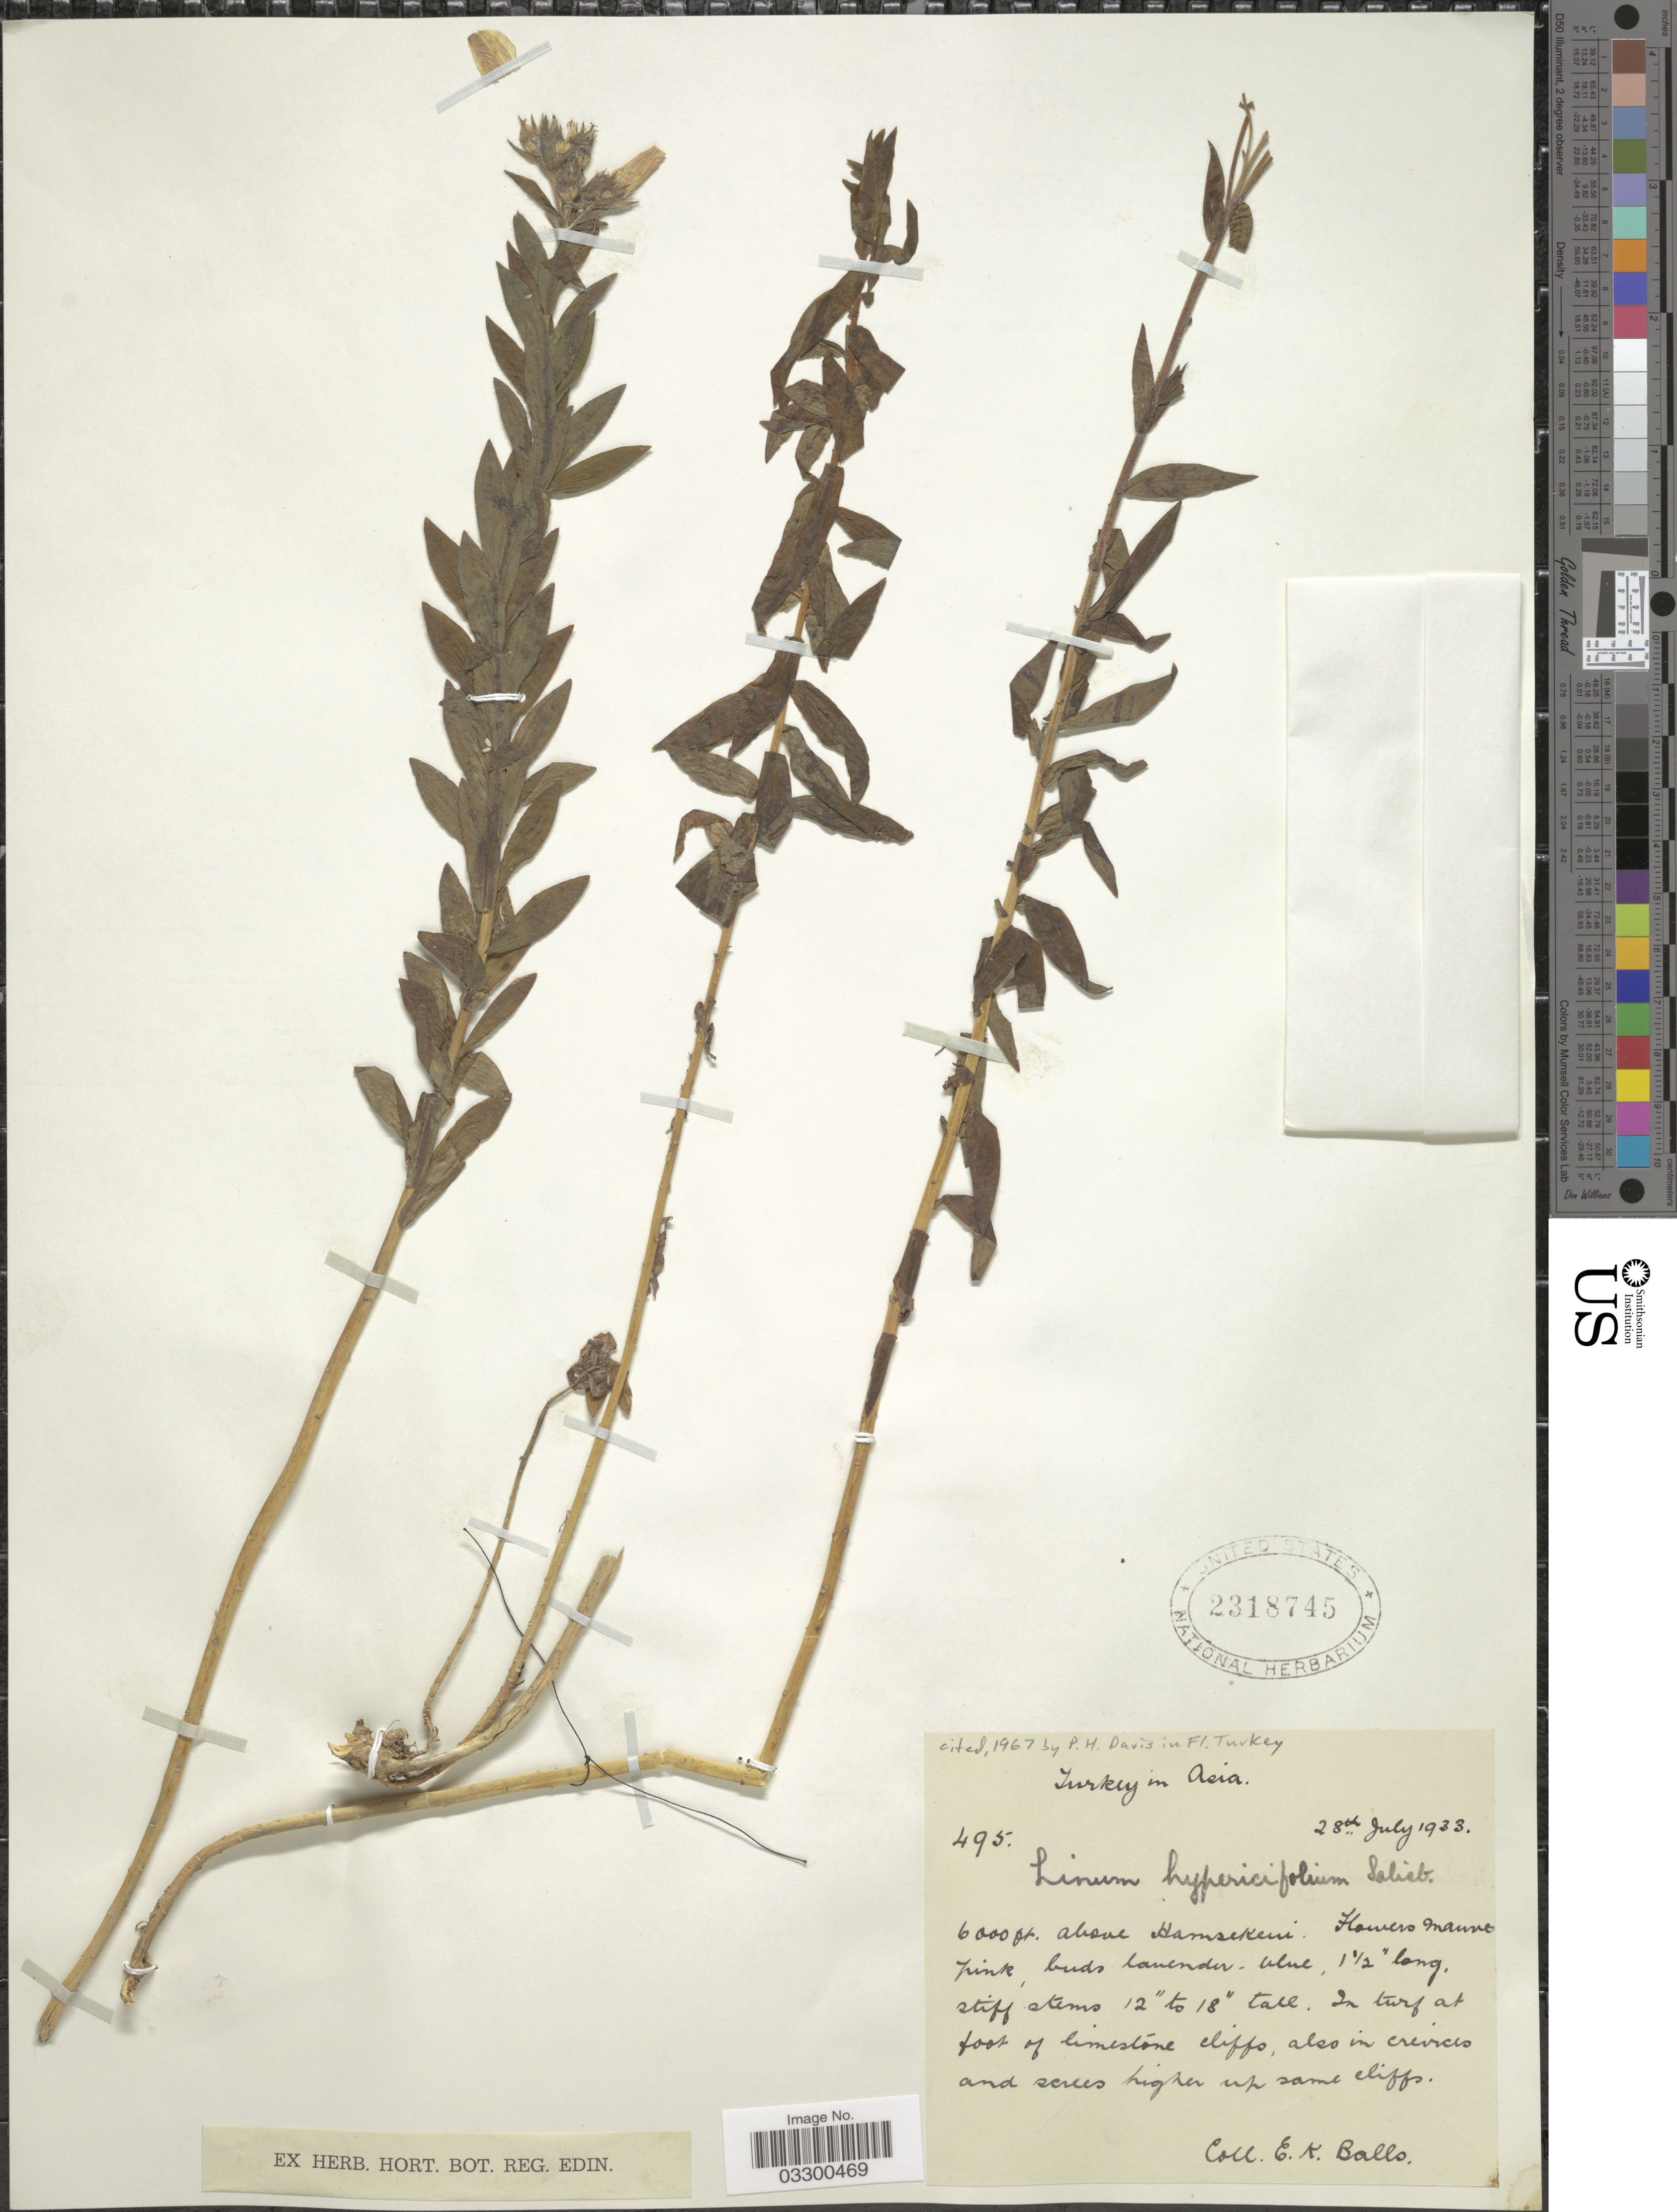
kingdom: Plantae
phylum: Tracheophyta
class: Magnoliopsida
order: Malpighiales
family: Linaceae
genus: Linum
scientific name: Linum hypericifolium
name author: C. Presl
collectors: E. K. Balls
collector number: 495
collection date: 1933-07-28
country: Turkey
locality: Turkey in Asia. Above Hamsikeui [interpreted].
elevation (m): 1829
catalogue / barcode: US 2318745